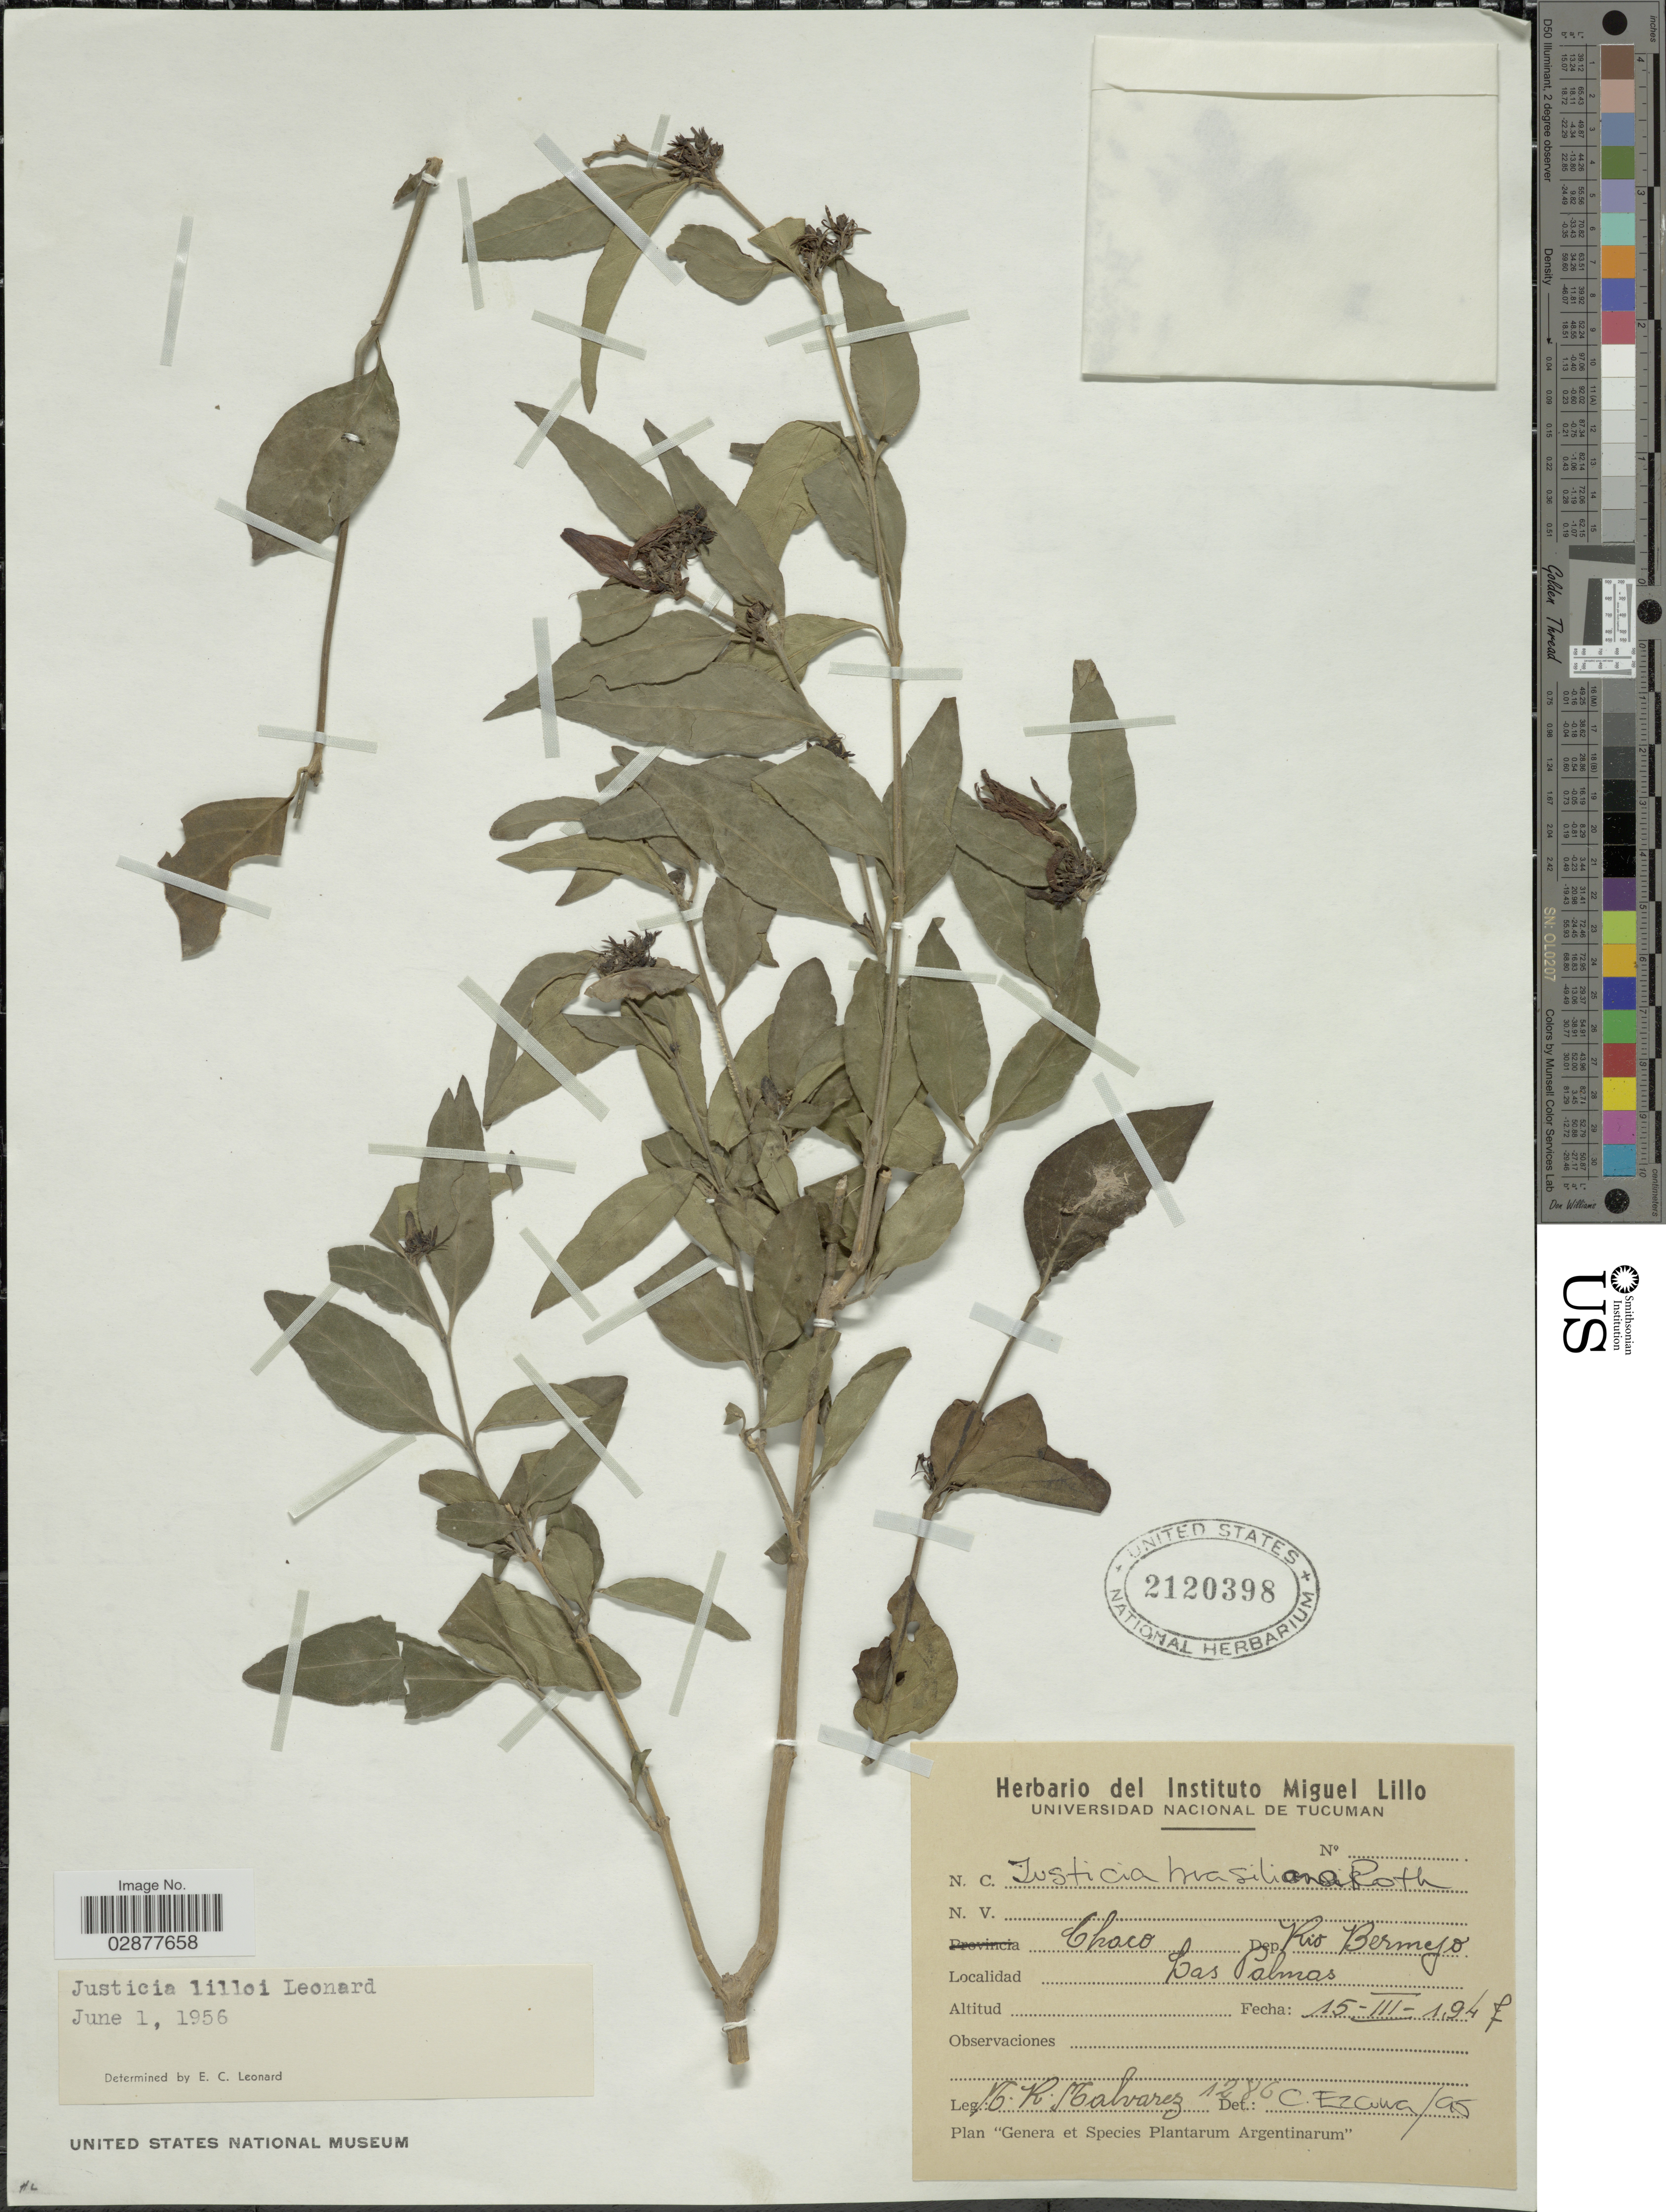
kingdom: Plantae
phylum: Tracheophyta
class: Magnoliopsida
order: Lamiales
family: Acanthaceae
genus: Justicia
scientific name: Justicia brasiliana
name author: Roth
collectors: M. Malvárez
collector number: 1286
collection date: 1947-03-15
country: Colombia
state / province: Chocó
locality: Dep. Rio Bermejo. Las Palmas.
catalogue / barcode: US 2120398